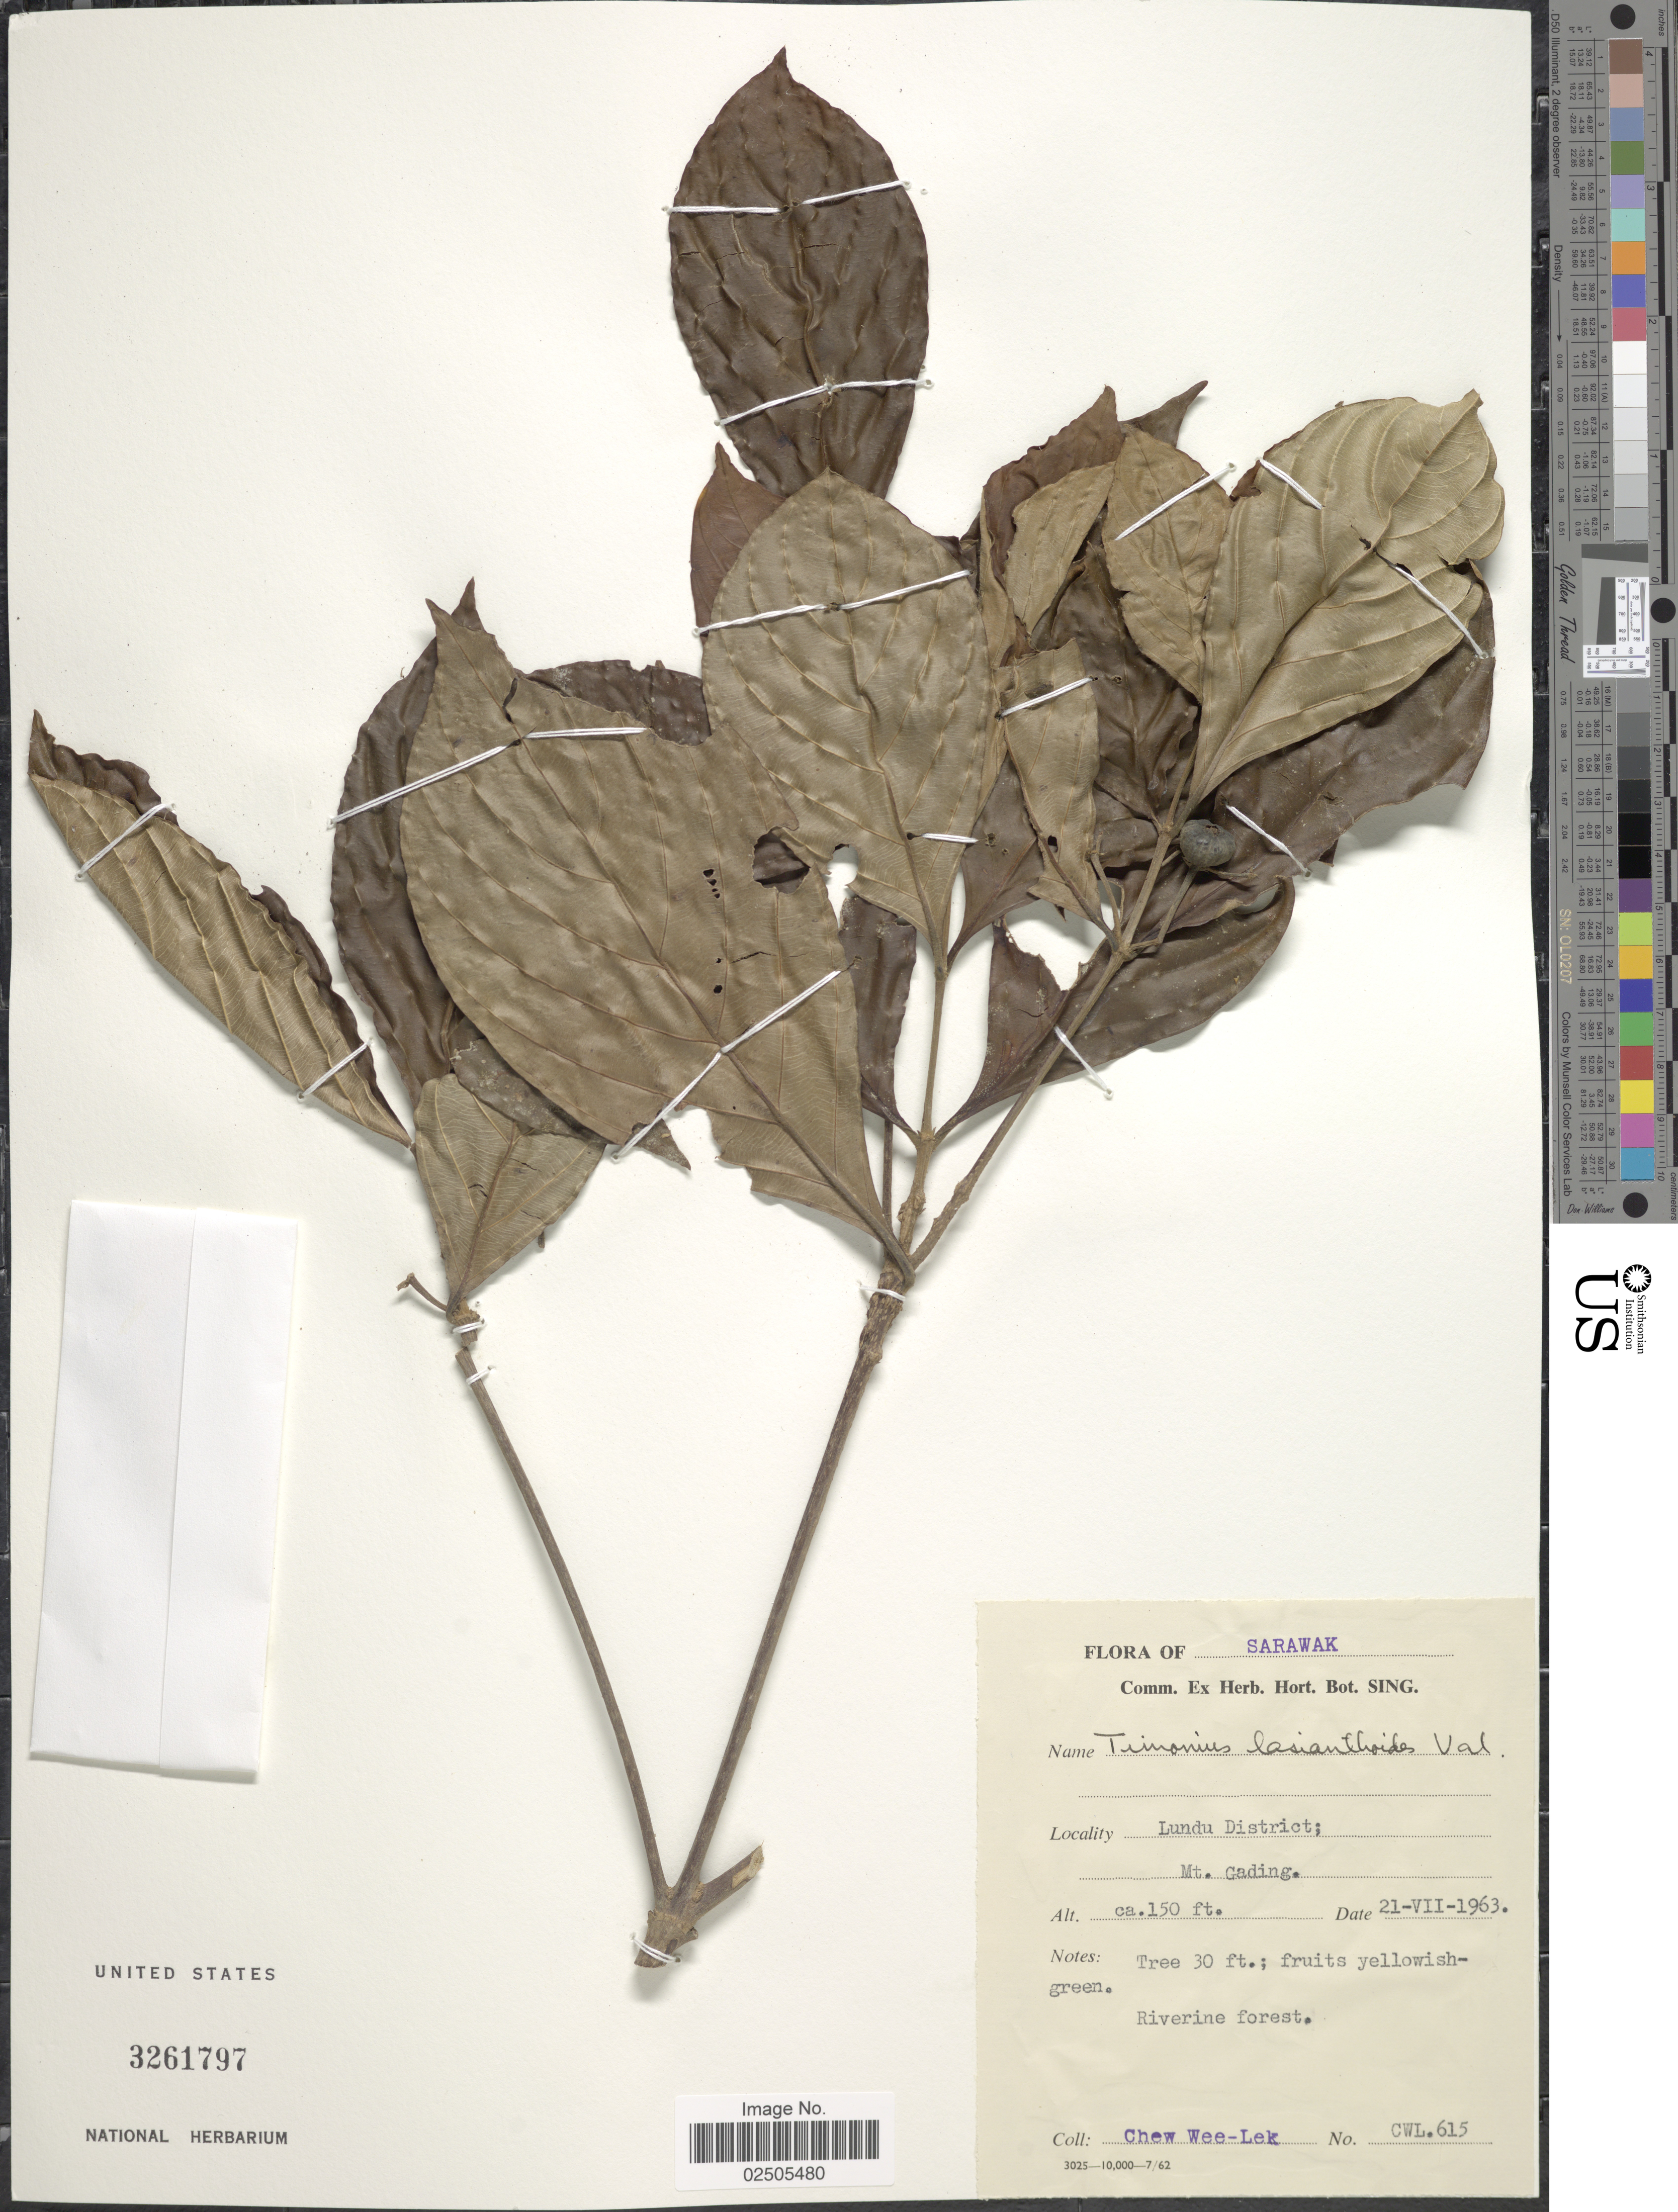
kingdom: Plantae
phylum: Tracheophyta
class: Magnoliopsida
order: Gentianales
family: Rubiaceae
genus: Timonius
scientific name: Timonius lasianthoides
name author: Valeton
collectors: W. Chew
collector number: CWL615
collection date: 1963-07-21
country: Malaysia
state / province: Sarawak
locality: Lundu District; Mt. Gading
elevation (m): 46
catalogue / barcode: US 3261797